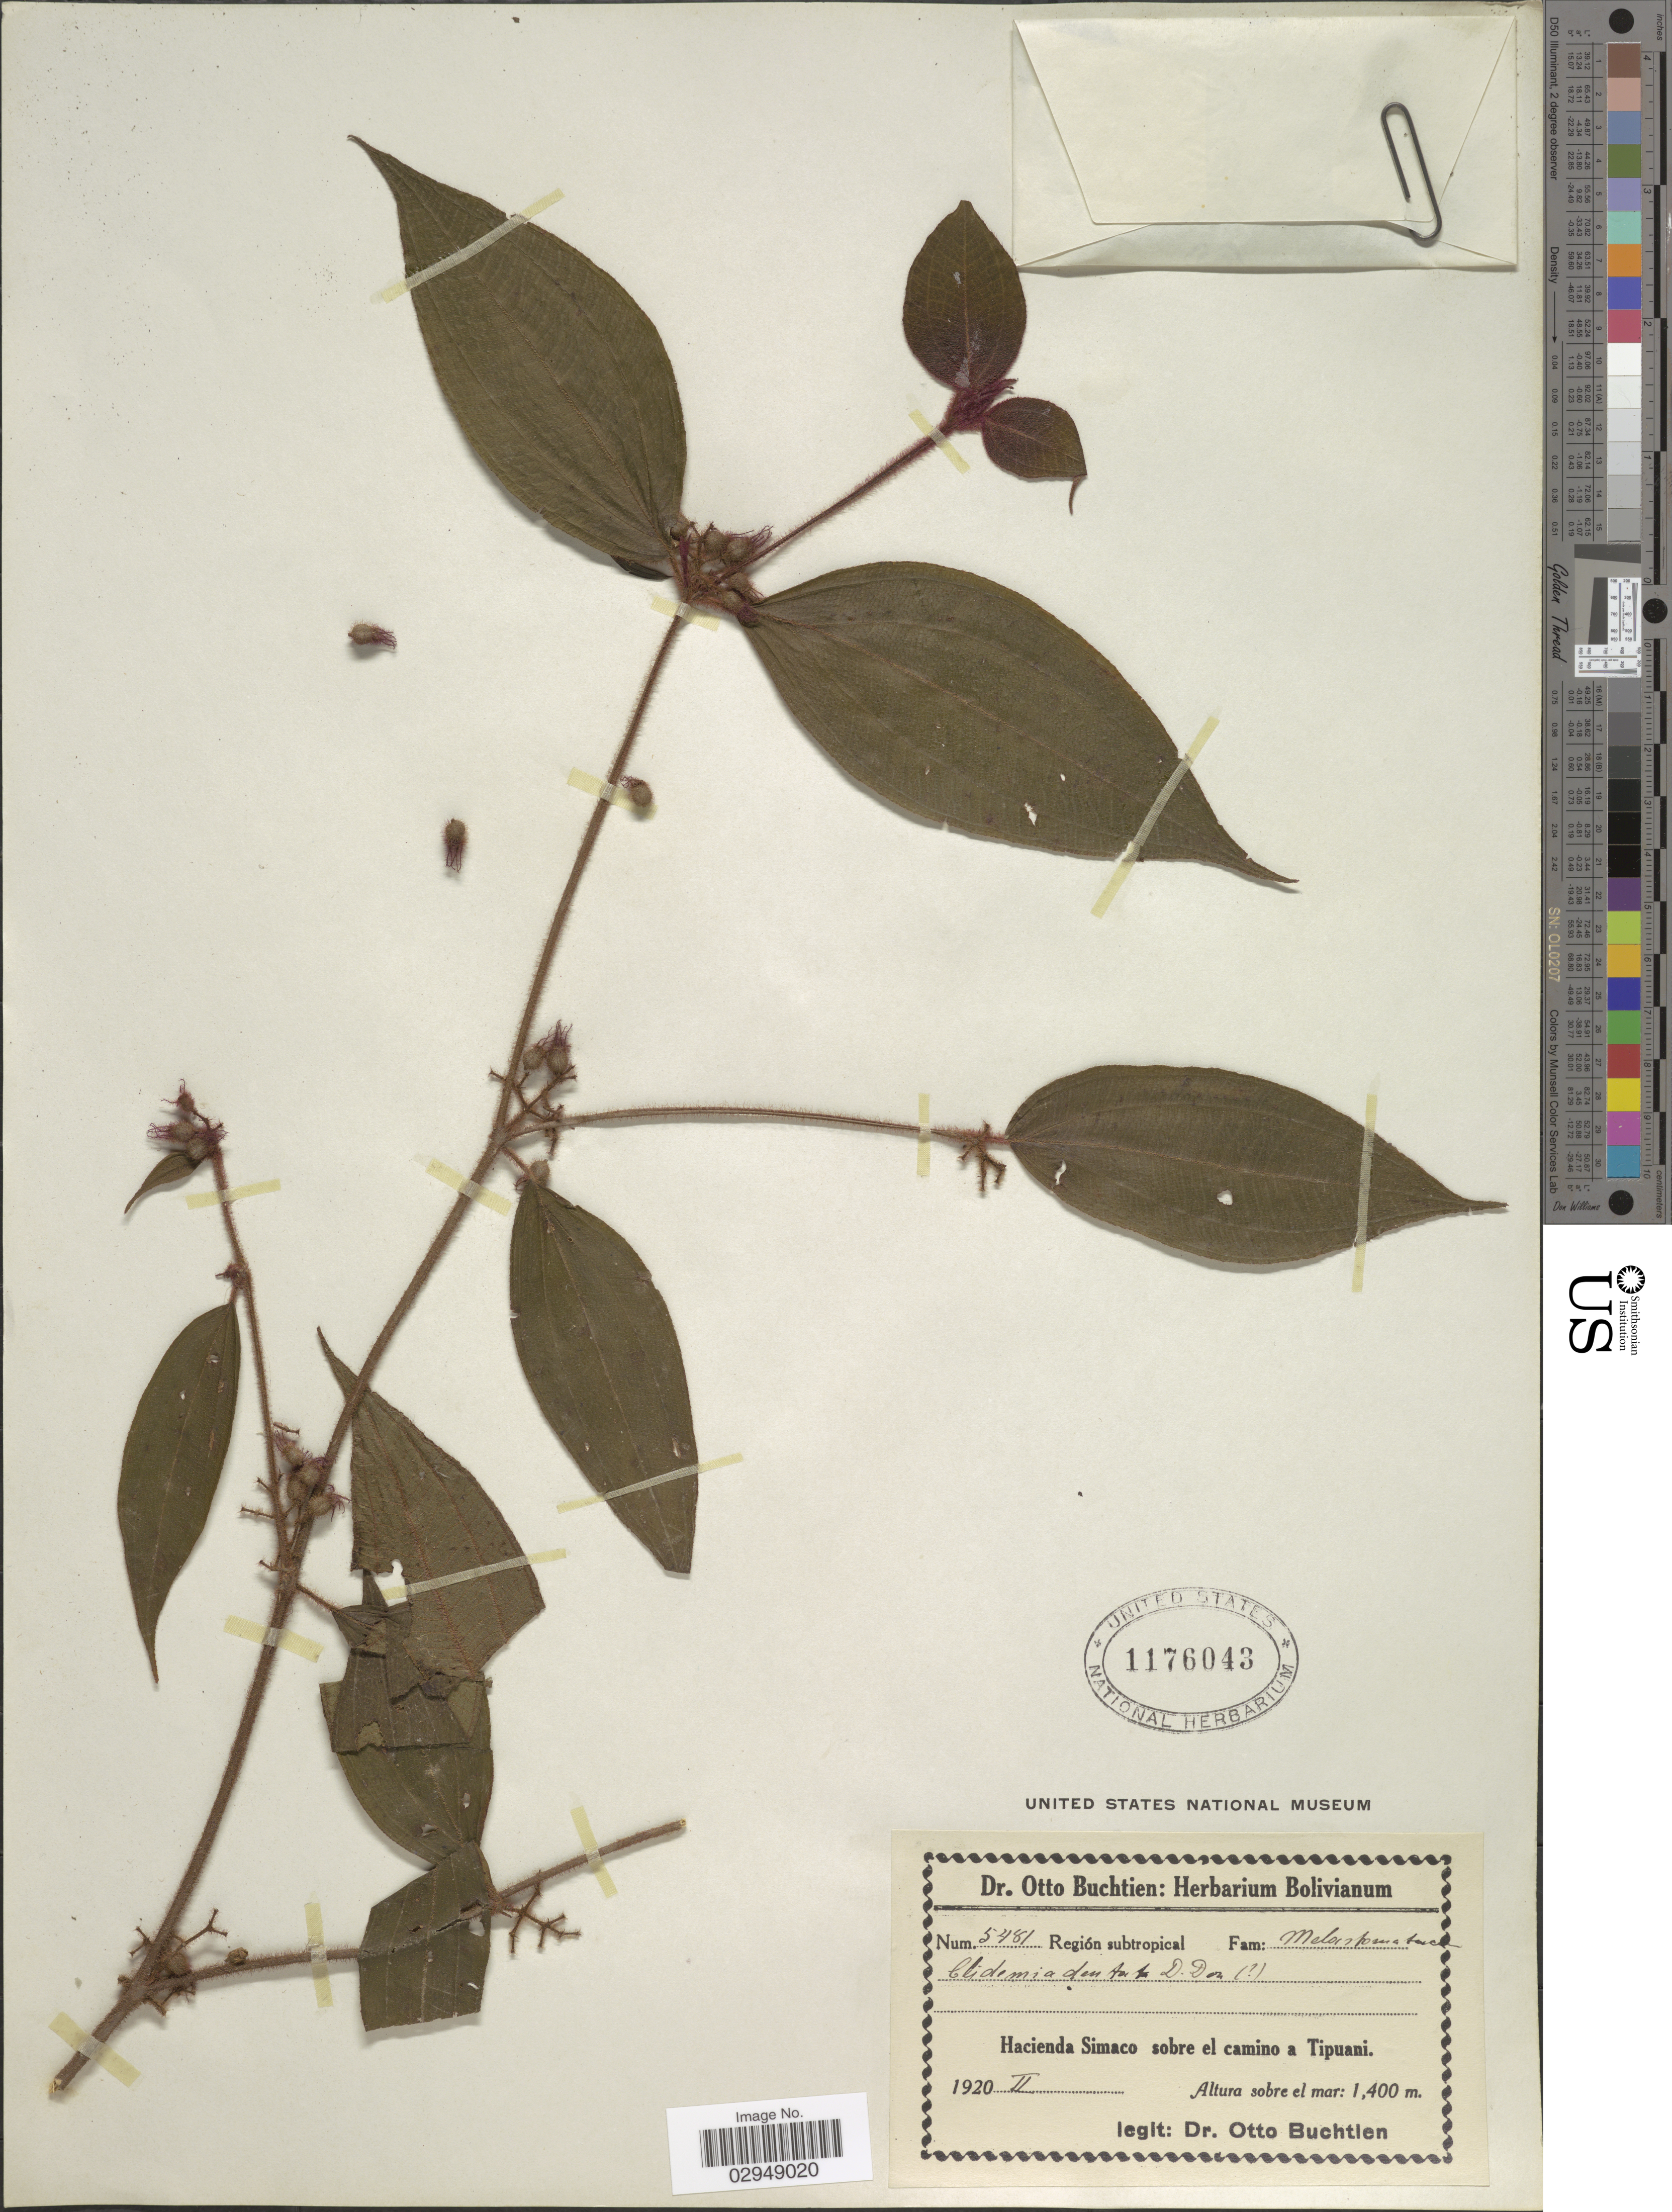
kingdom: Plantae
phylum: Tracheophyta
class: Magnoliopsida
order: Myrtales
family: Melastomataceae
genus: Clidemia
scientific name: Clidemia dentata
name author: D. Don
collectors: O. Buchtien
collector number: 5481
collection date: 1920-02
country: Bolivia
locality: Región subtropical. Hacienda Simaco sobre el camino a Tipuani.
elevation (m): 1400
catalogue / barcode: US 1176043